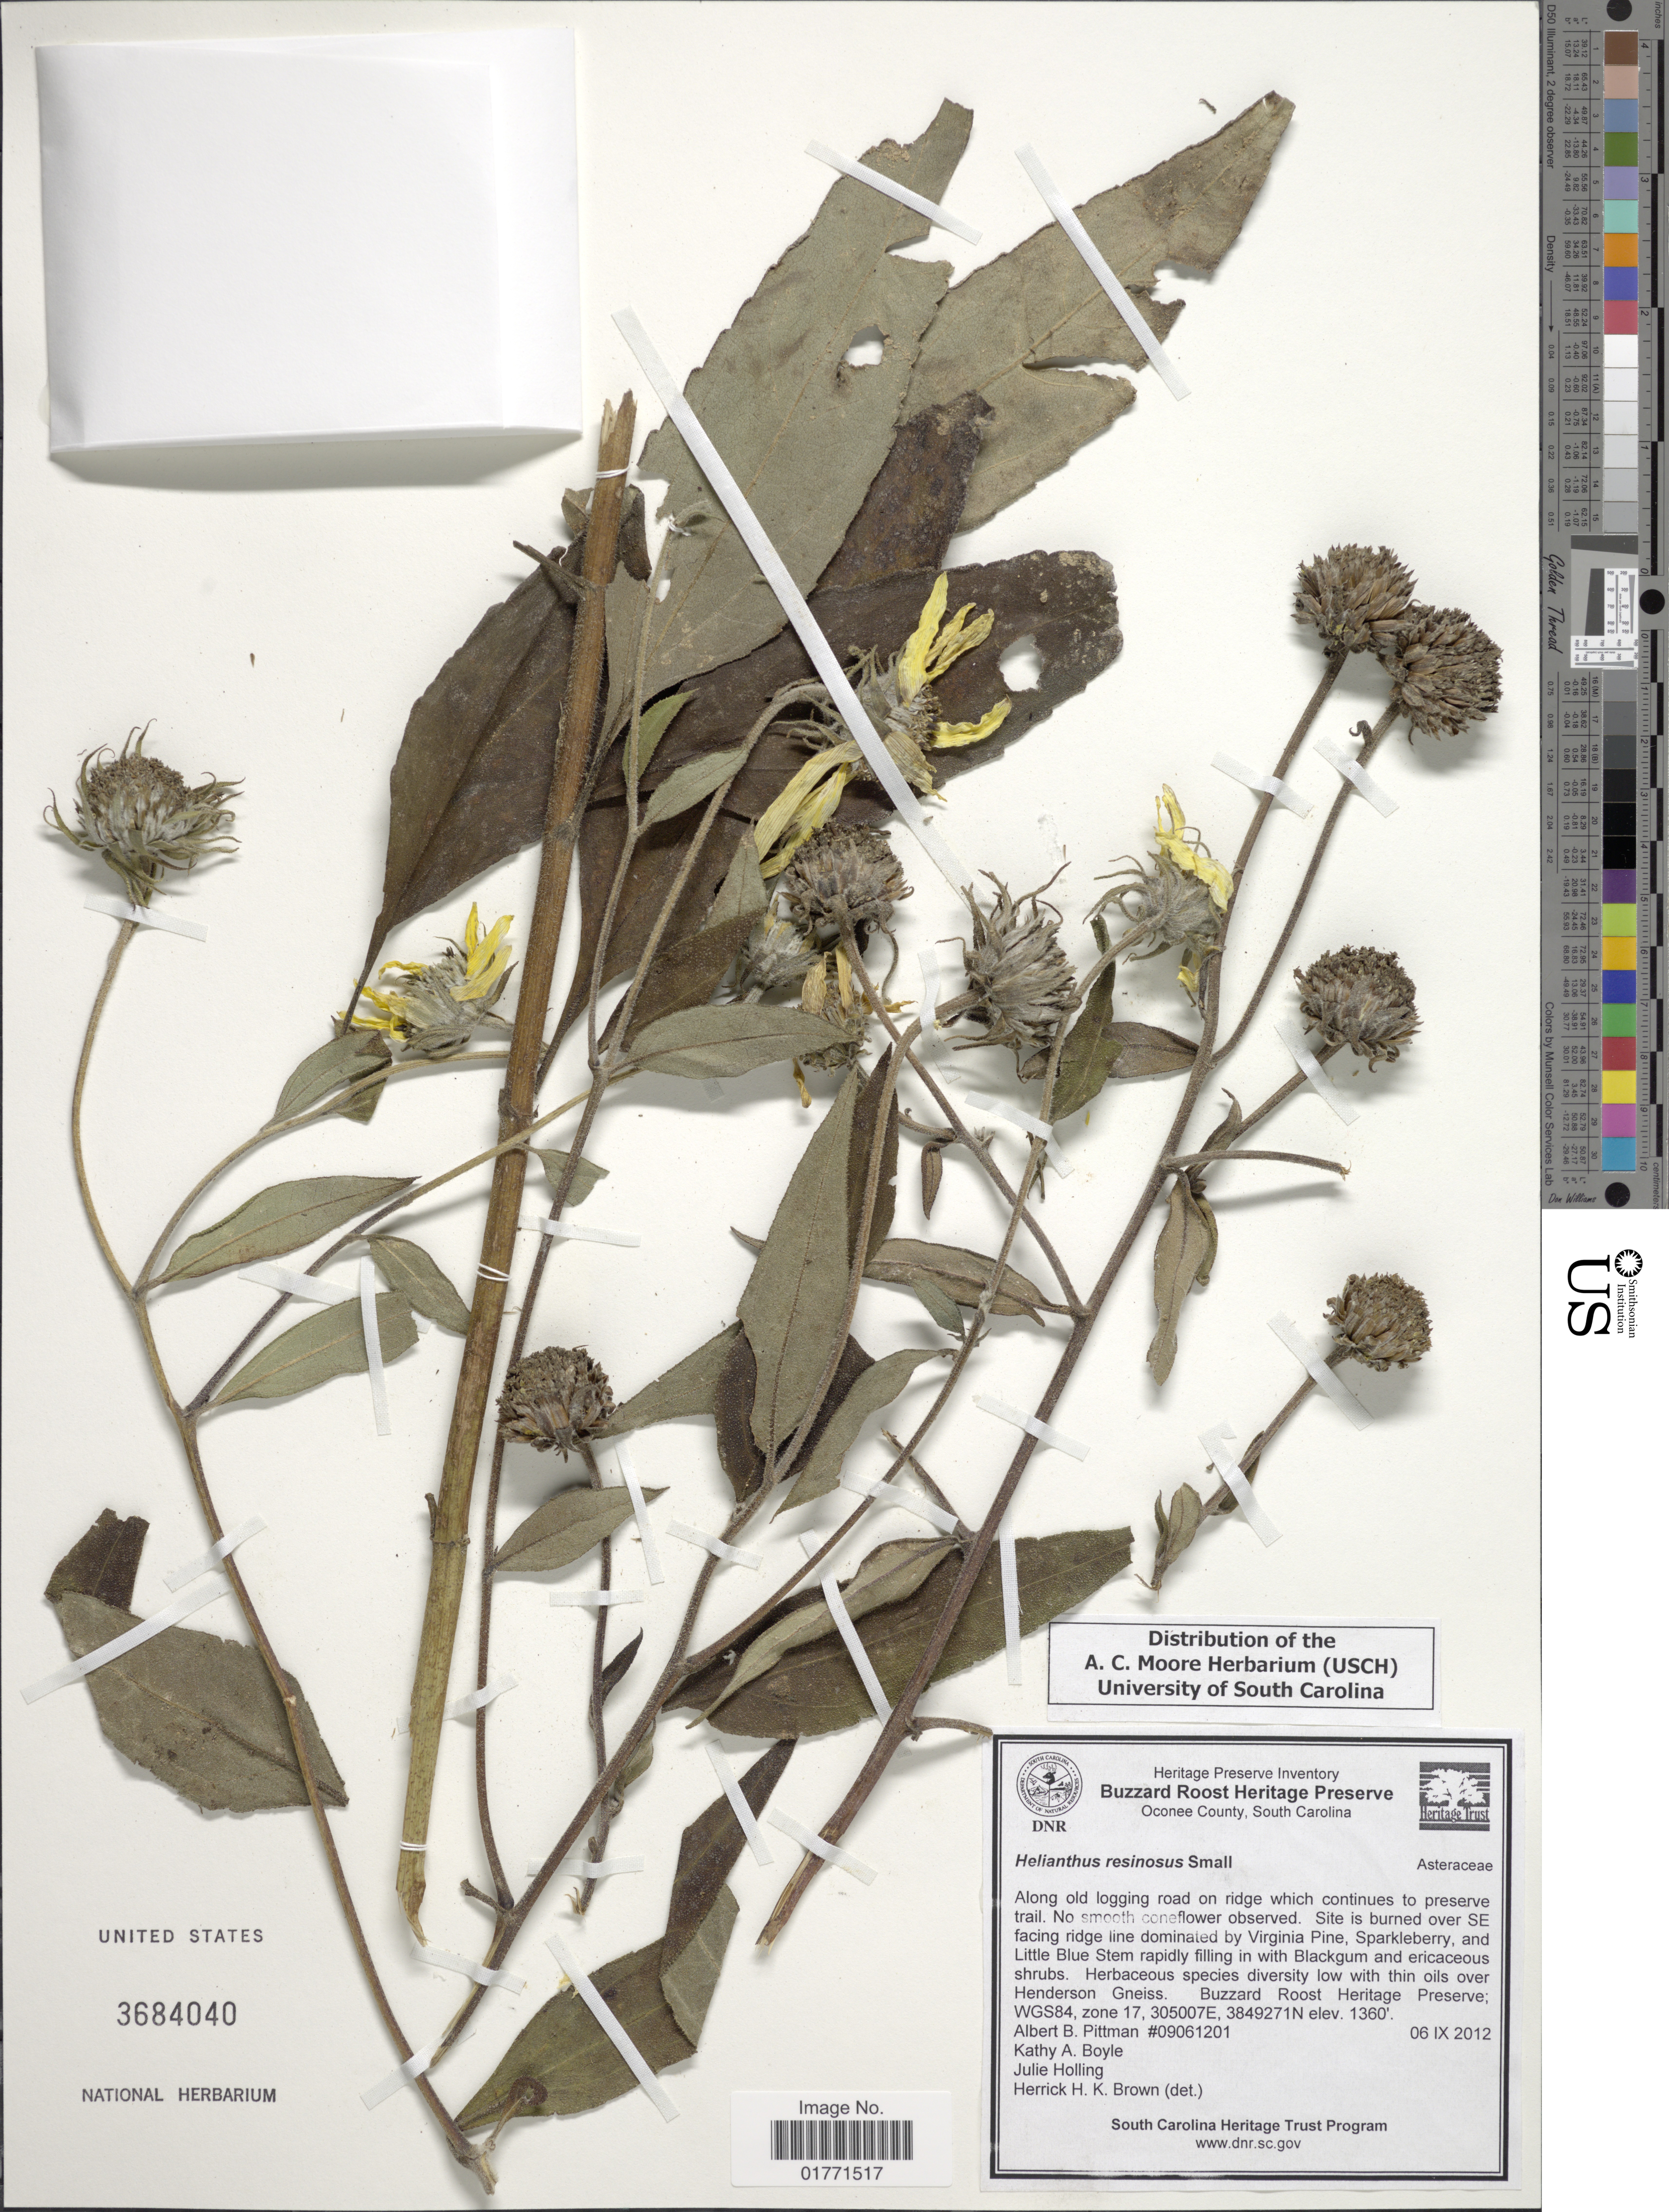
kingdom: Plantae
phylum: Tracheophyta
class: Magnoliopsida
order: Asterales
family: Asteraceae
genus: Helianthus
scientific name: Helianthus resinosus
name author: Small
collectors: A. B. Pittman, K. Boyle & J. Holling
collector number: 09061201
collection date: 2012-09-06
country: United States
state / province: South Carolina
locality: Along old logging road on ridge which continues to preserve trail. Buzzard Roost Heritage Preserve. WGS84, Zone 17.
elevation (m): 415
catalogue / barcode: US 3684040